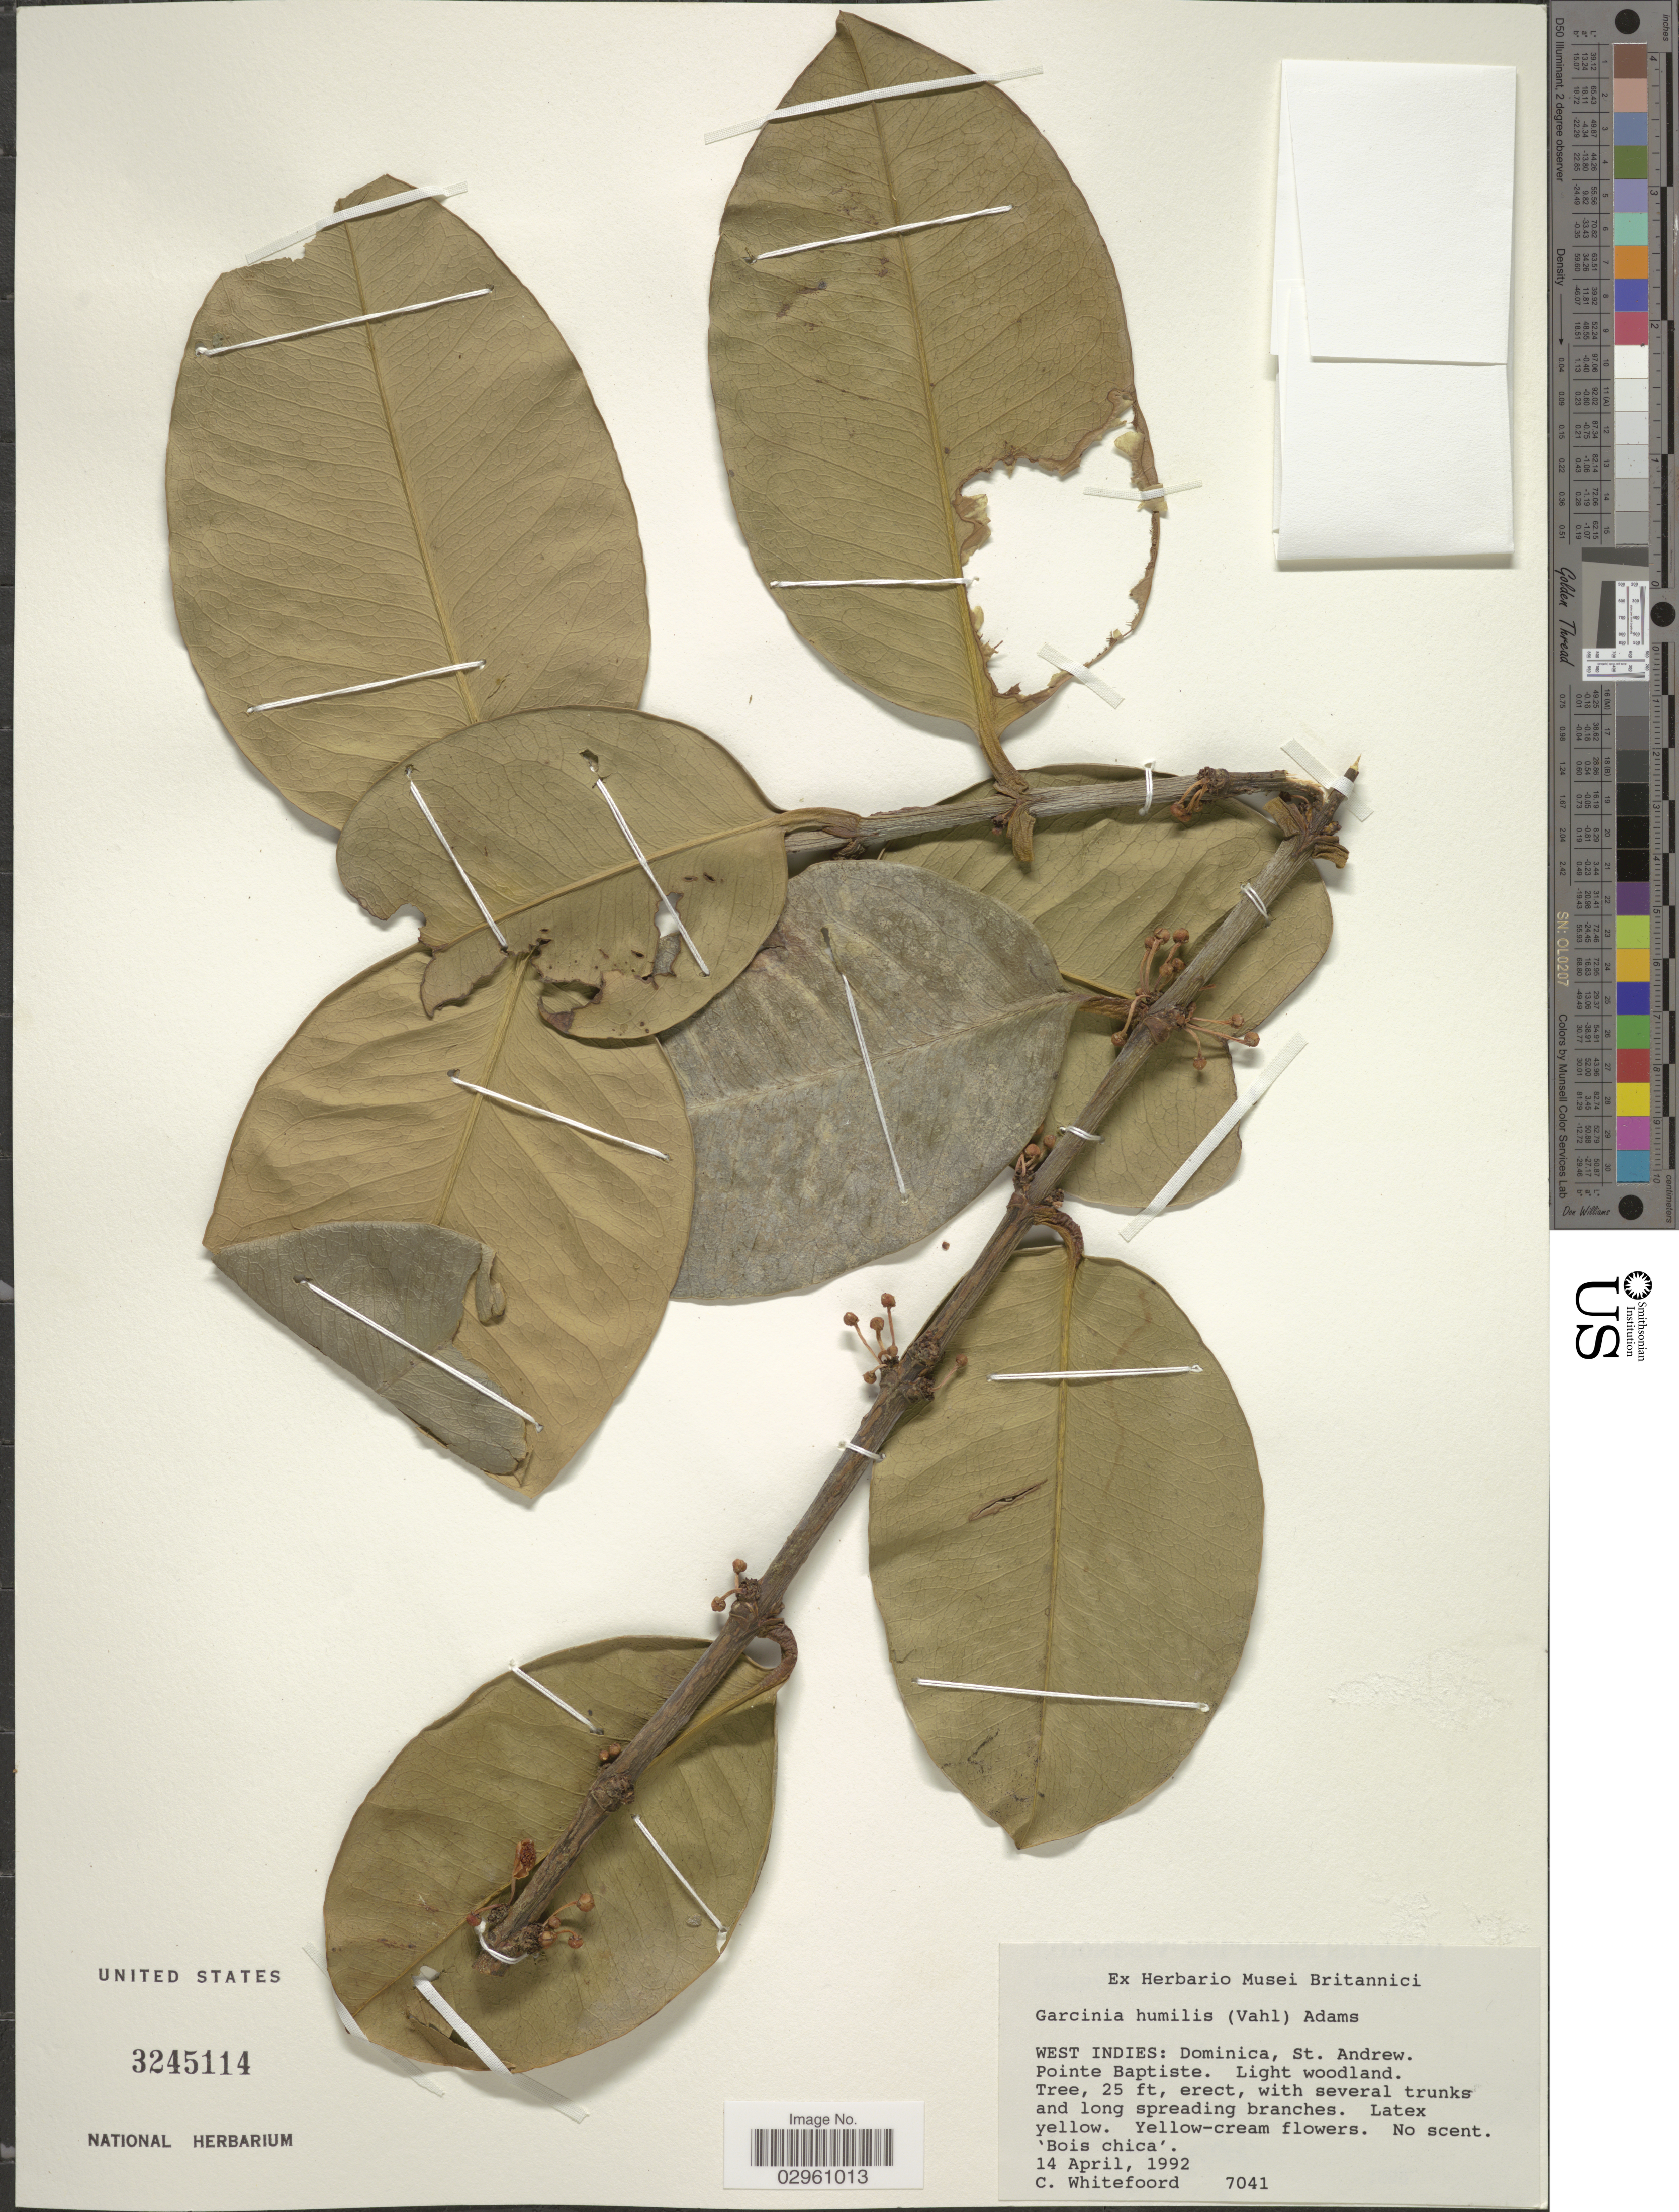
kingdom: Plantae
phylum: Tracheophyta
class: Magnoliopsida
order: Malpighiales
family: Clusiaceae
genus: Garcinia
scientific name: Garcinia humilis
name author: (Vahl) C.D. Adams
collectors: C. Whitefoord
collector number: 7041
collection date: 1992-04-14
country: Dominica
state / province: St. Andrew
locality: Pointe Baptiste.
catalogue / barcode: US 3245114